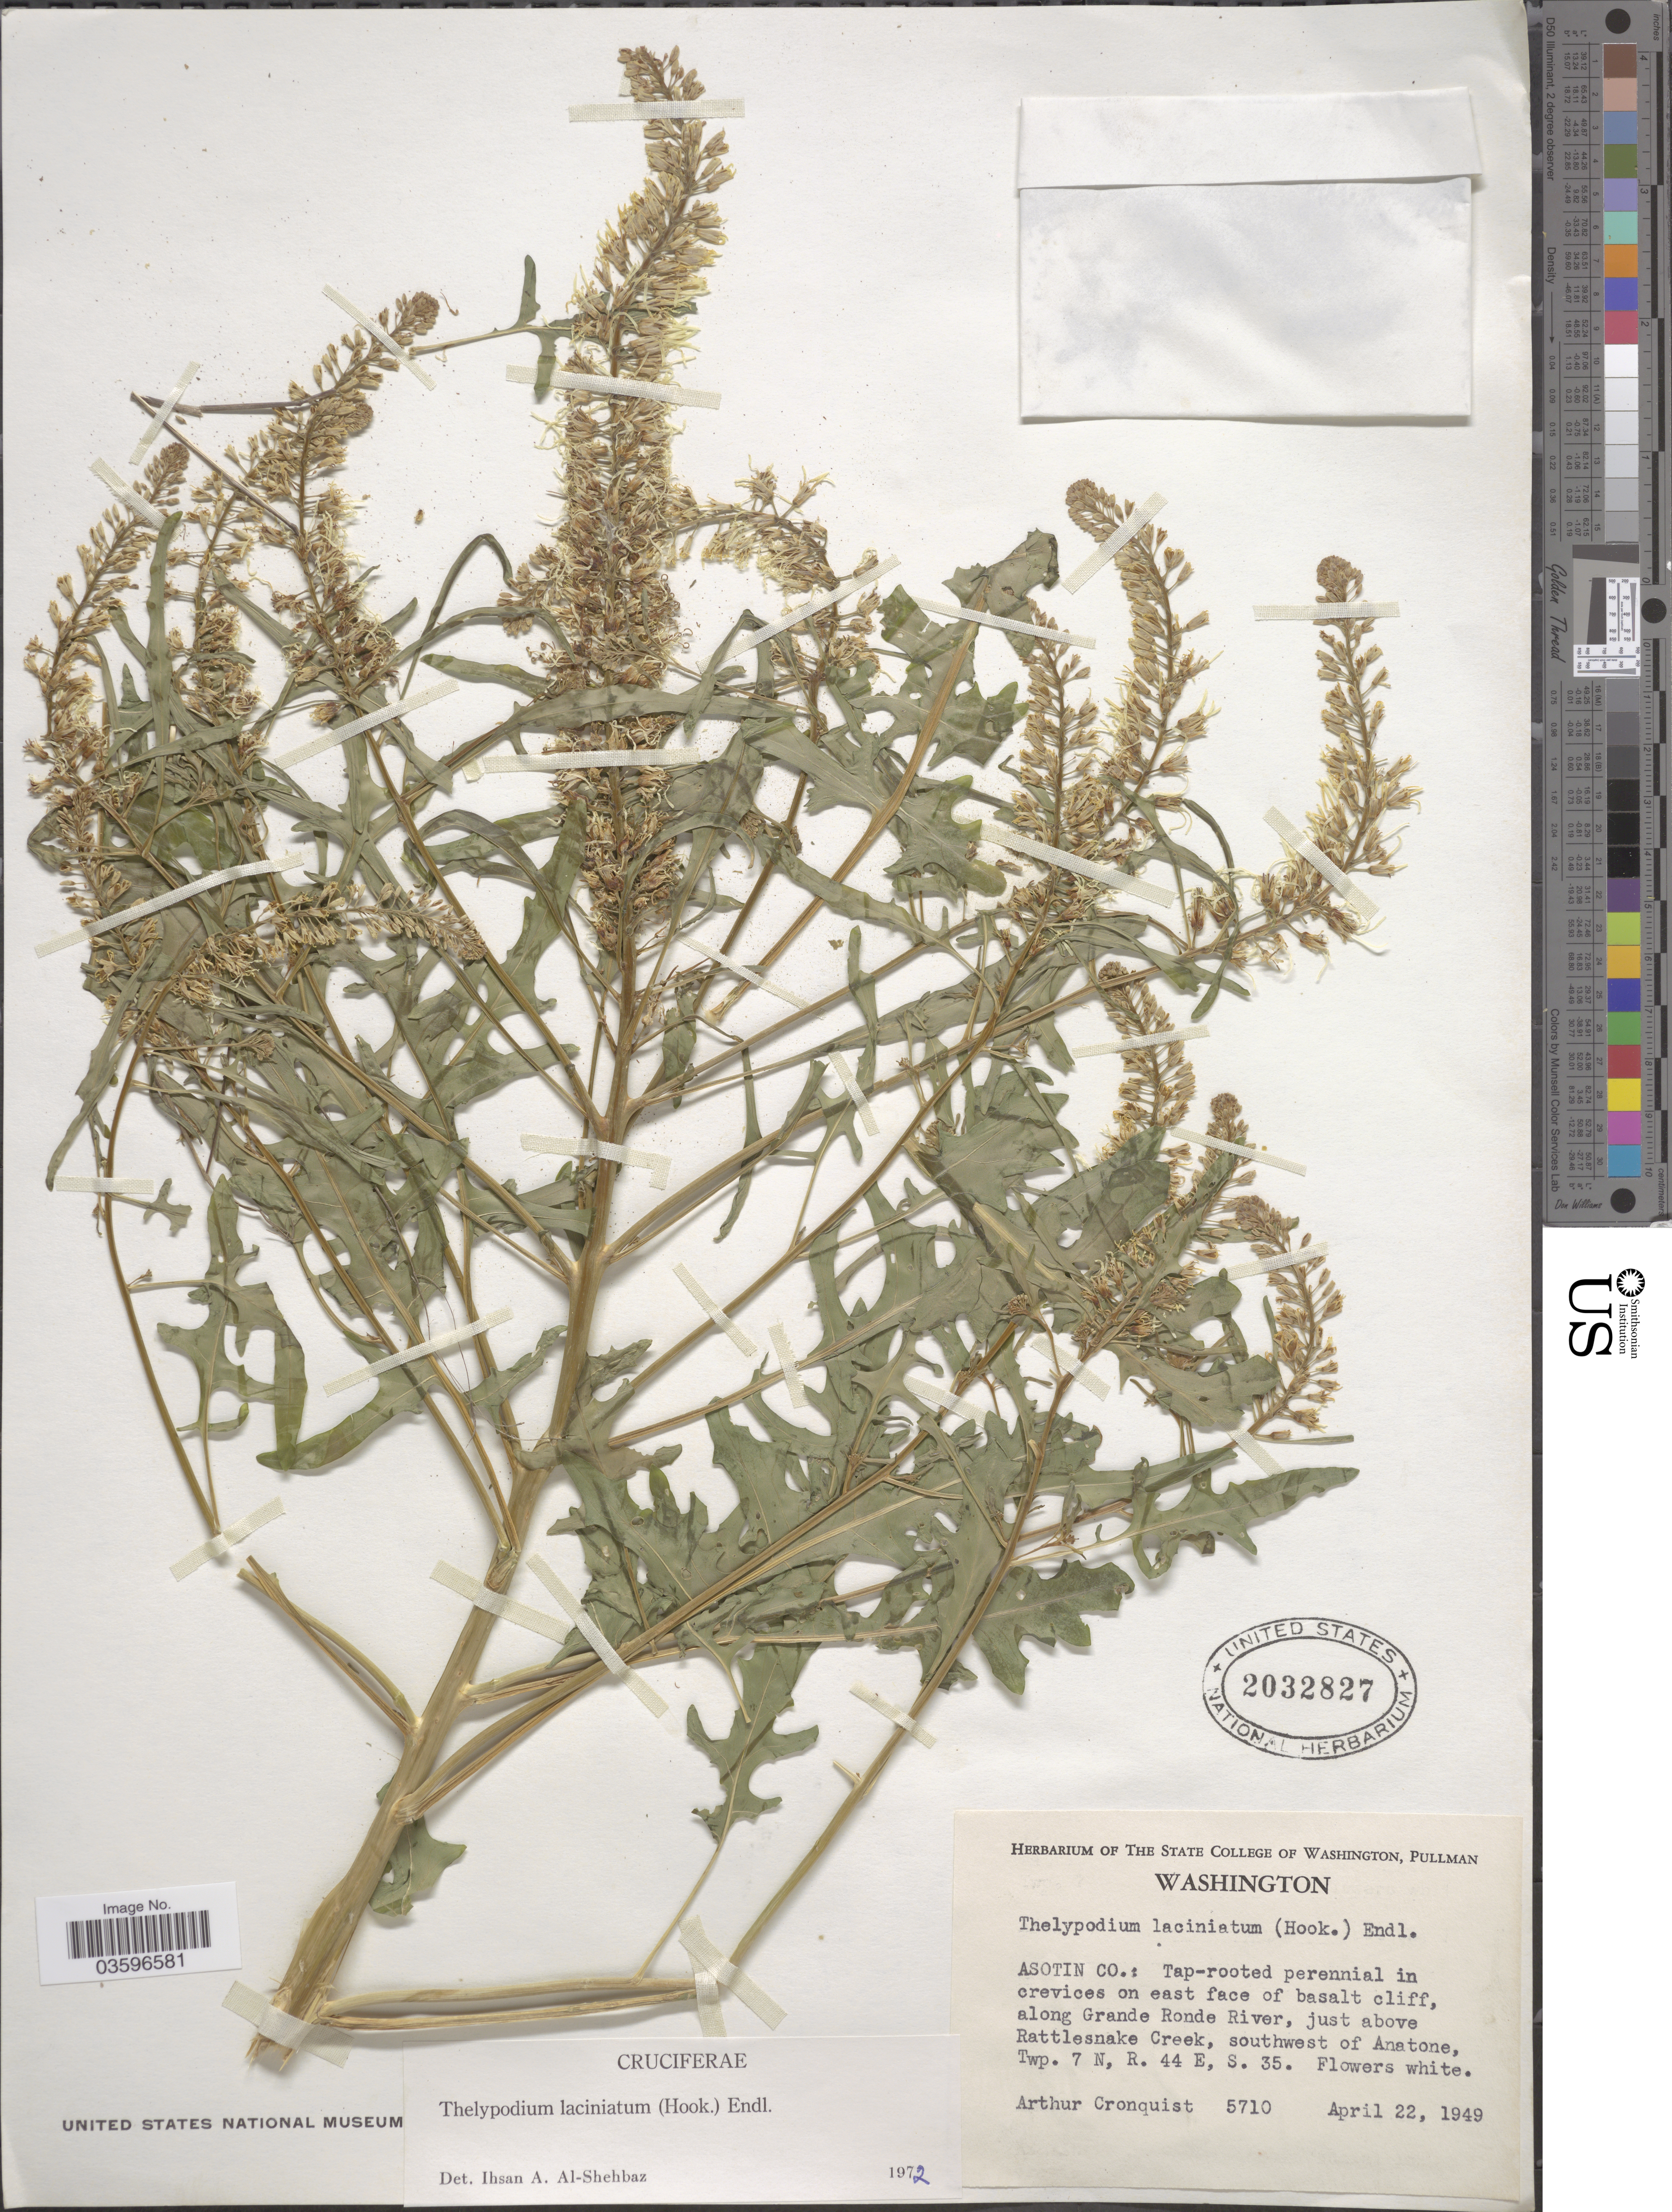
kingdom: Plantae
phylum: Tracheophyta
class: Magnoliopsida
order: Brassicales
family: Brassicaceae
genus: Thelypodium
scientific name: Thelypodium laciniatum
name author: (Hook.) Endl.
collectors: A. J. Cronquist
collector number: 5710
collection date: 1949-04-22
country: United States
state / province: Washington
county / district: Asotin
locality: Asotin Co.: Along Grande Ronde River, just above Rattlesnake Creek, southwest of Anatone, Twp. 7 N, R. 44 E, S. 35.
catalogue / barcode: US 2032827